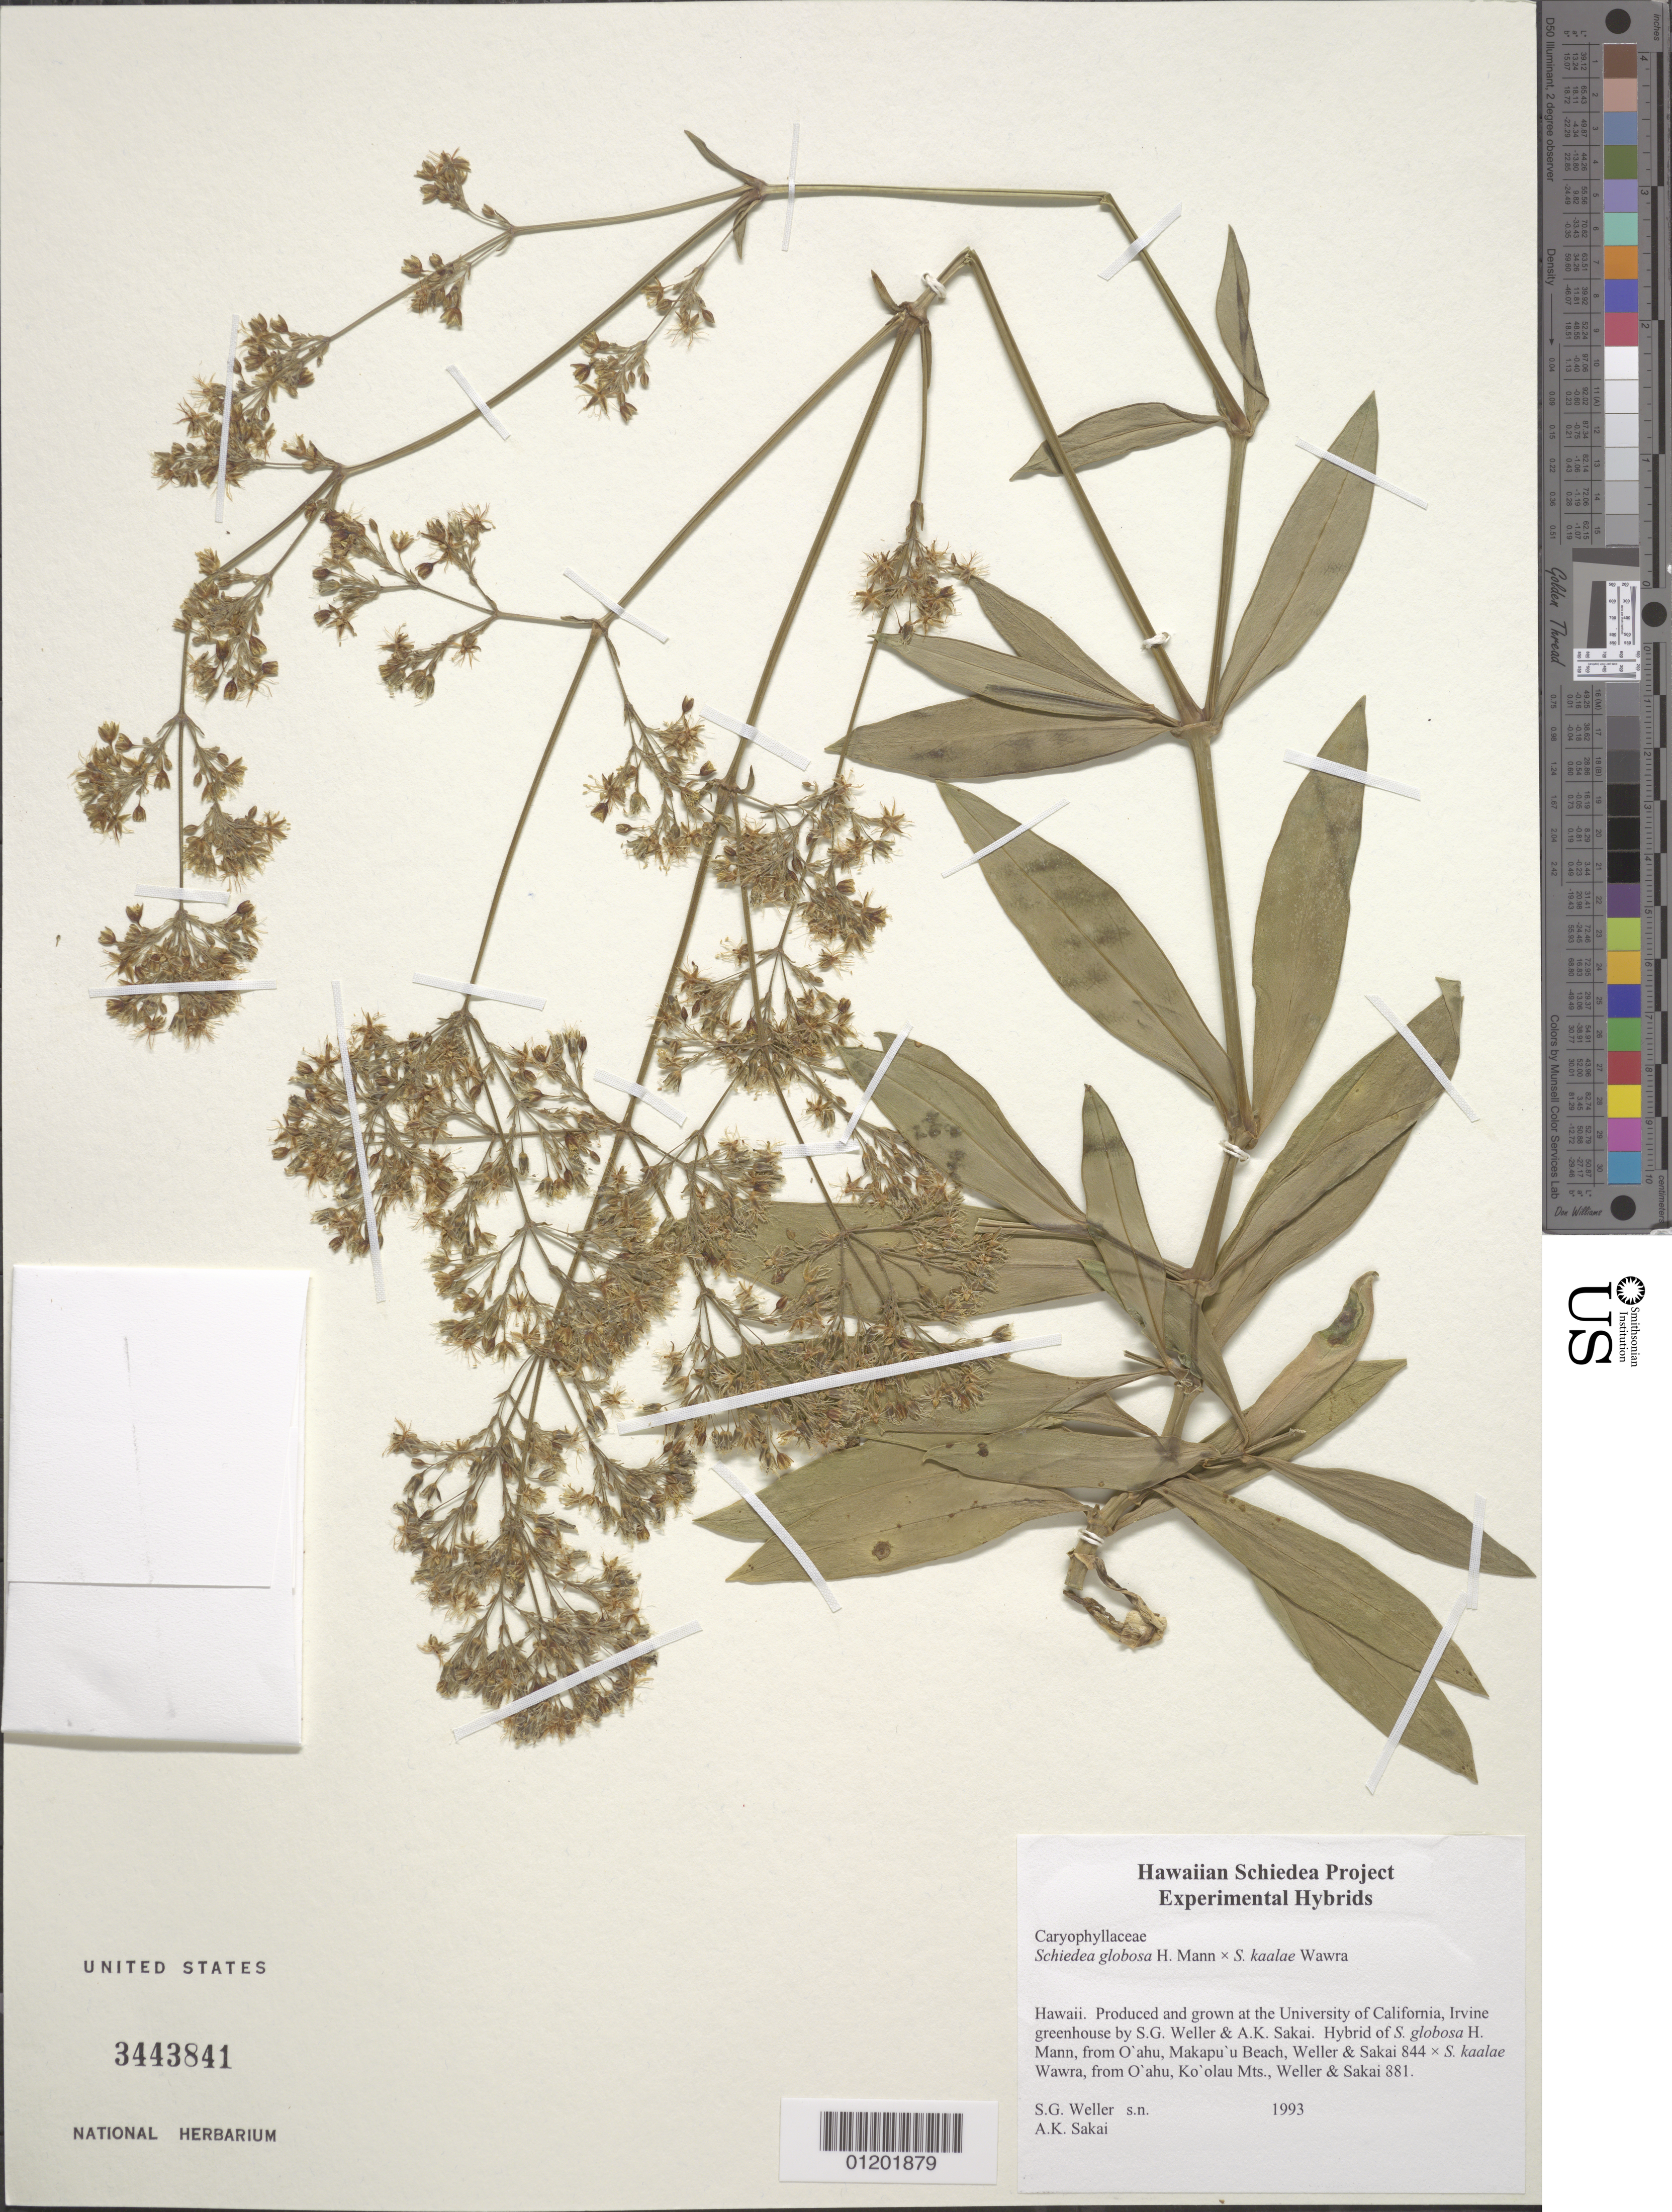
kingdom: Plantae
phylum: Tracheophyta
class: Magnoliopsida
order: Caryophyllales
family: Caryophyllaceae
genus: Schiedea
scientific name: Schiedea globosa x S. kaalae Wawra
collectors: S. G. Weller & A. Sakai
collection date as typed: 1993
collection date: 1993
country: United States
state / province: California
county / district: Orange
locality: University of California, Irvine greenhouse.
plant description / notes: Hybrid of S. globosa H. Mann [from O'ahu, Makapu'u Beach, Weller & Sakai 844] × S. kaalae Wawra [from O'ahu, Ko'olau Mts., Weller & Sakai 881].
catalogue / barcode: US 3443841